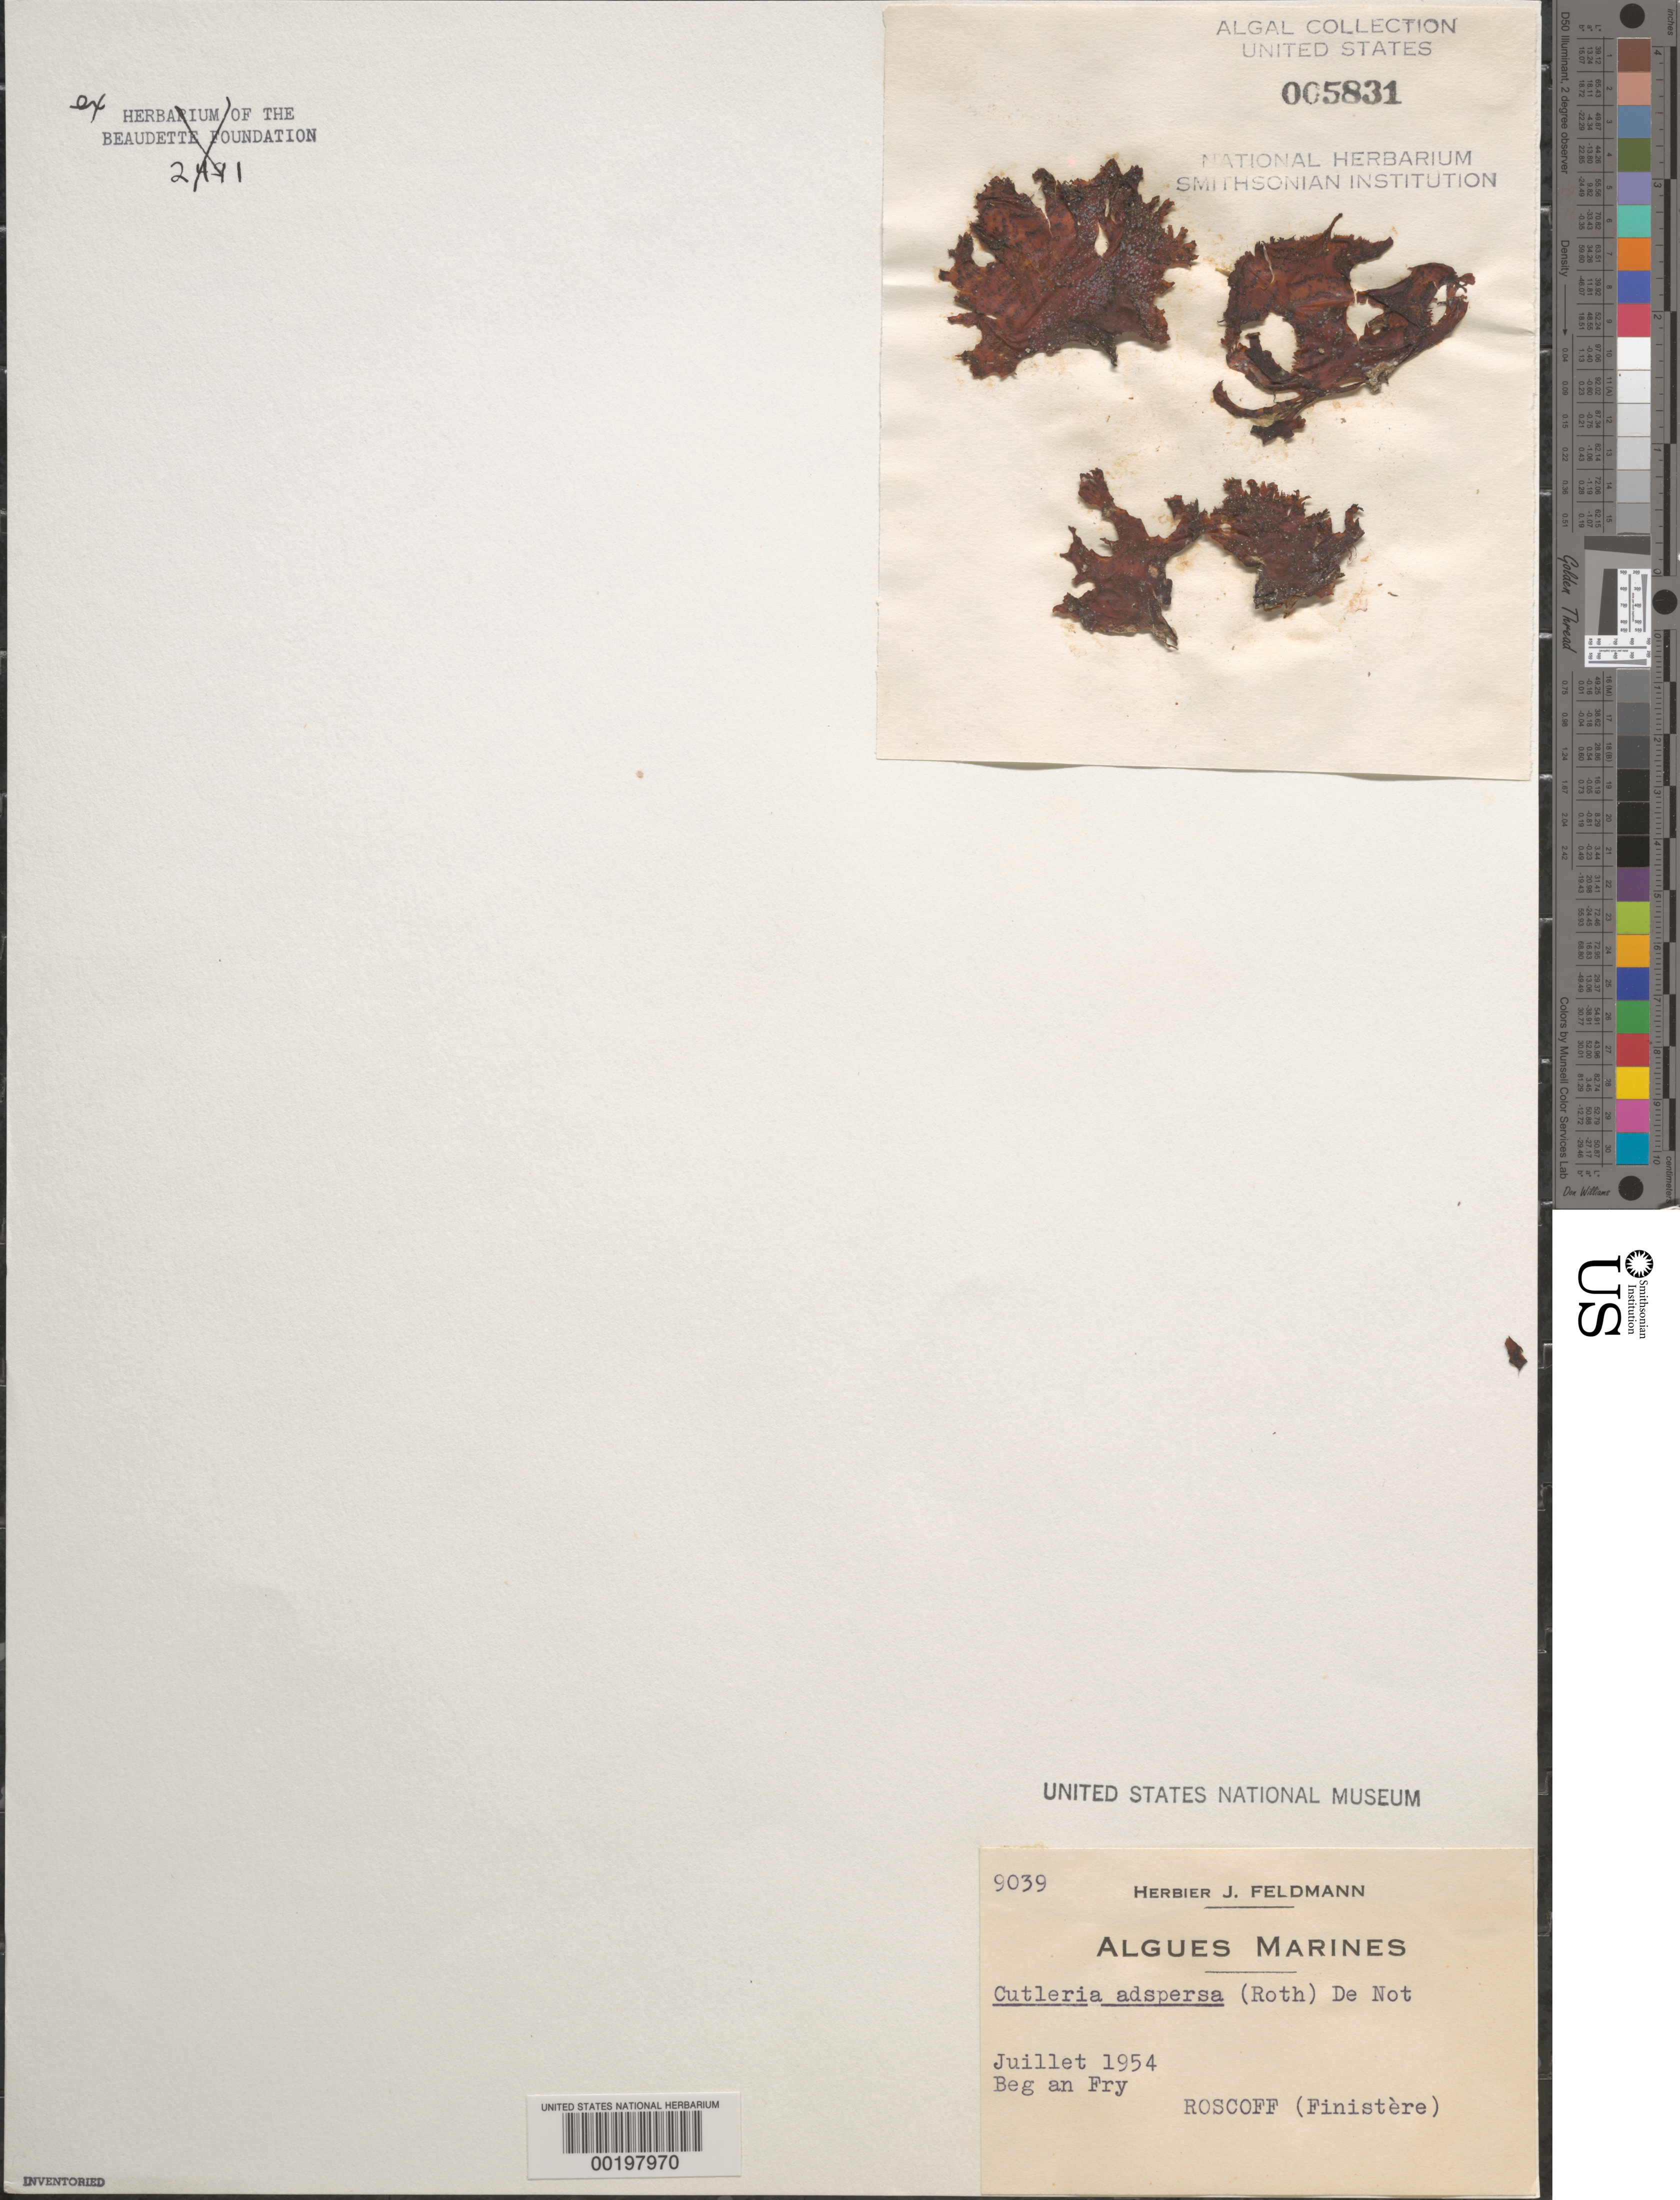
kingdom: Chromista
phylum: Ochrophyta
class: Phaeophyceae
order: Cutleriales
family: Cutleriaceae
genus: Cutleria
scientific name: Cutleria adspersa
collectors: J. Feldmann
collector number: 9039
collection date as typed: Jul 1954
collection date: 1954-07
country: France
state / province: Bretagne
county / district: Finistère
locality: Roscoff, Beg an Fry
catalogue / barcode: US 5831